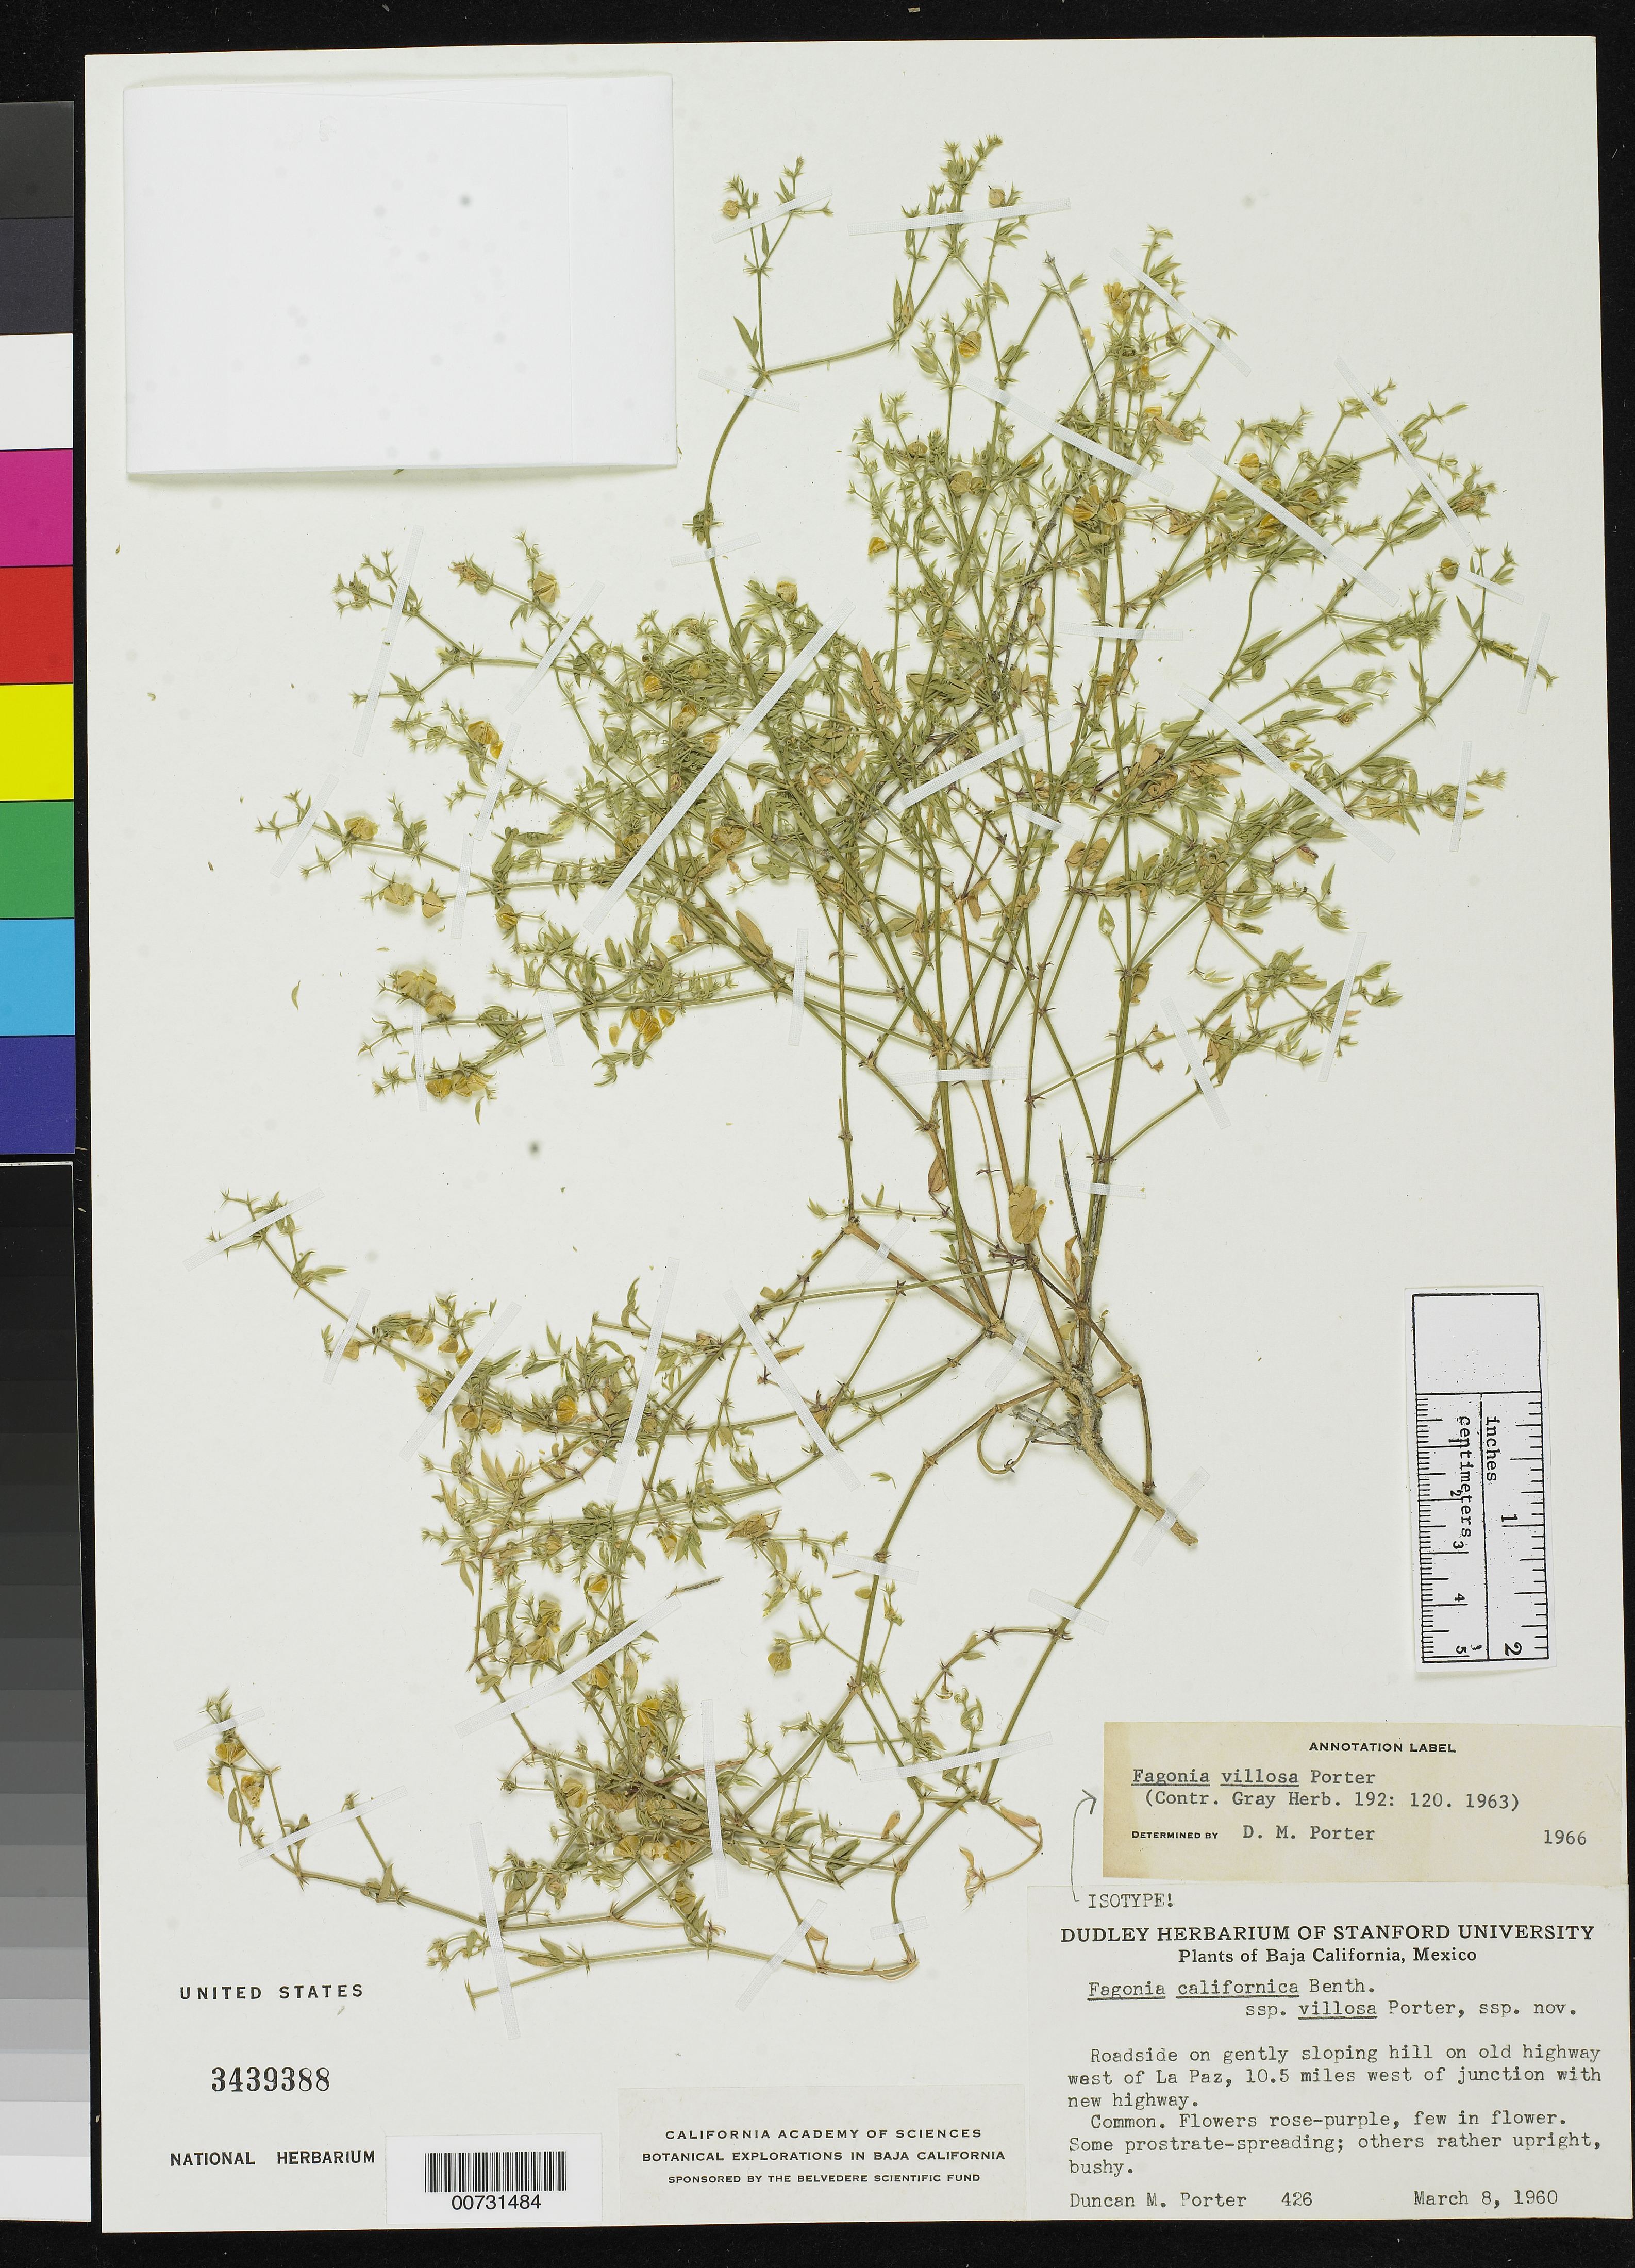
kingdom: Plantae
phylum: Tracheophyta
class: Magnoliopsida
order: Zygophyllales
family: Zygophyllaceae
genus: Fagonia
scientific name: Fagonia villosa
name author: D.M. Porter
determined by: Porter, D. M.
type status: Isotype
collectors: D. M. Porter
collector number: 426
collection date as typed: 08 Mar 1960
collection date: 1960-03-08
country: Mexico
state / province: Baja California Sur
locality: Baja California, roadside on gently sloping hill on old highway west of La Paz, 10.5 miles west of junction with new highway.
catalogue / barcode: US 3439388